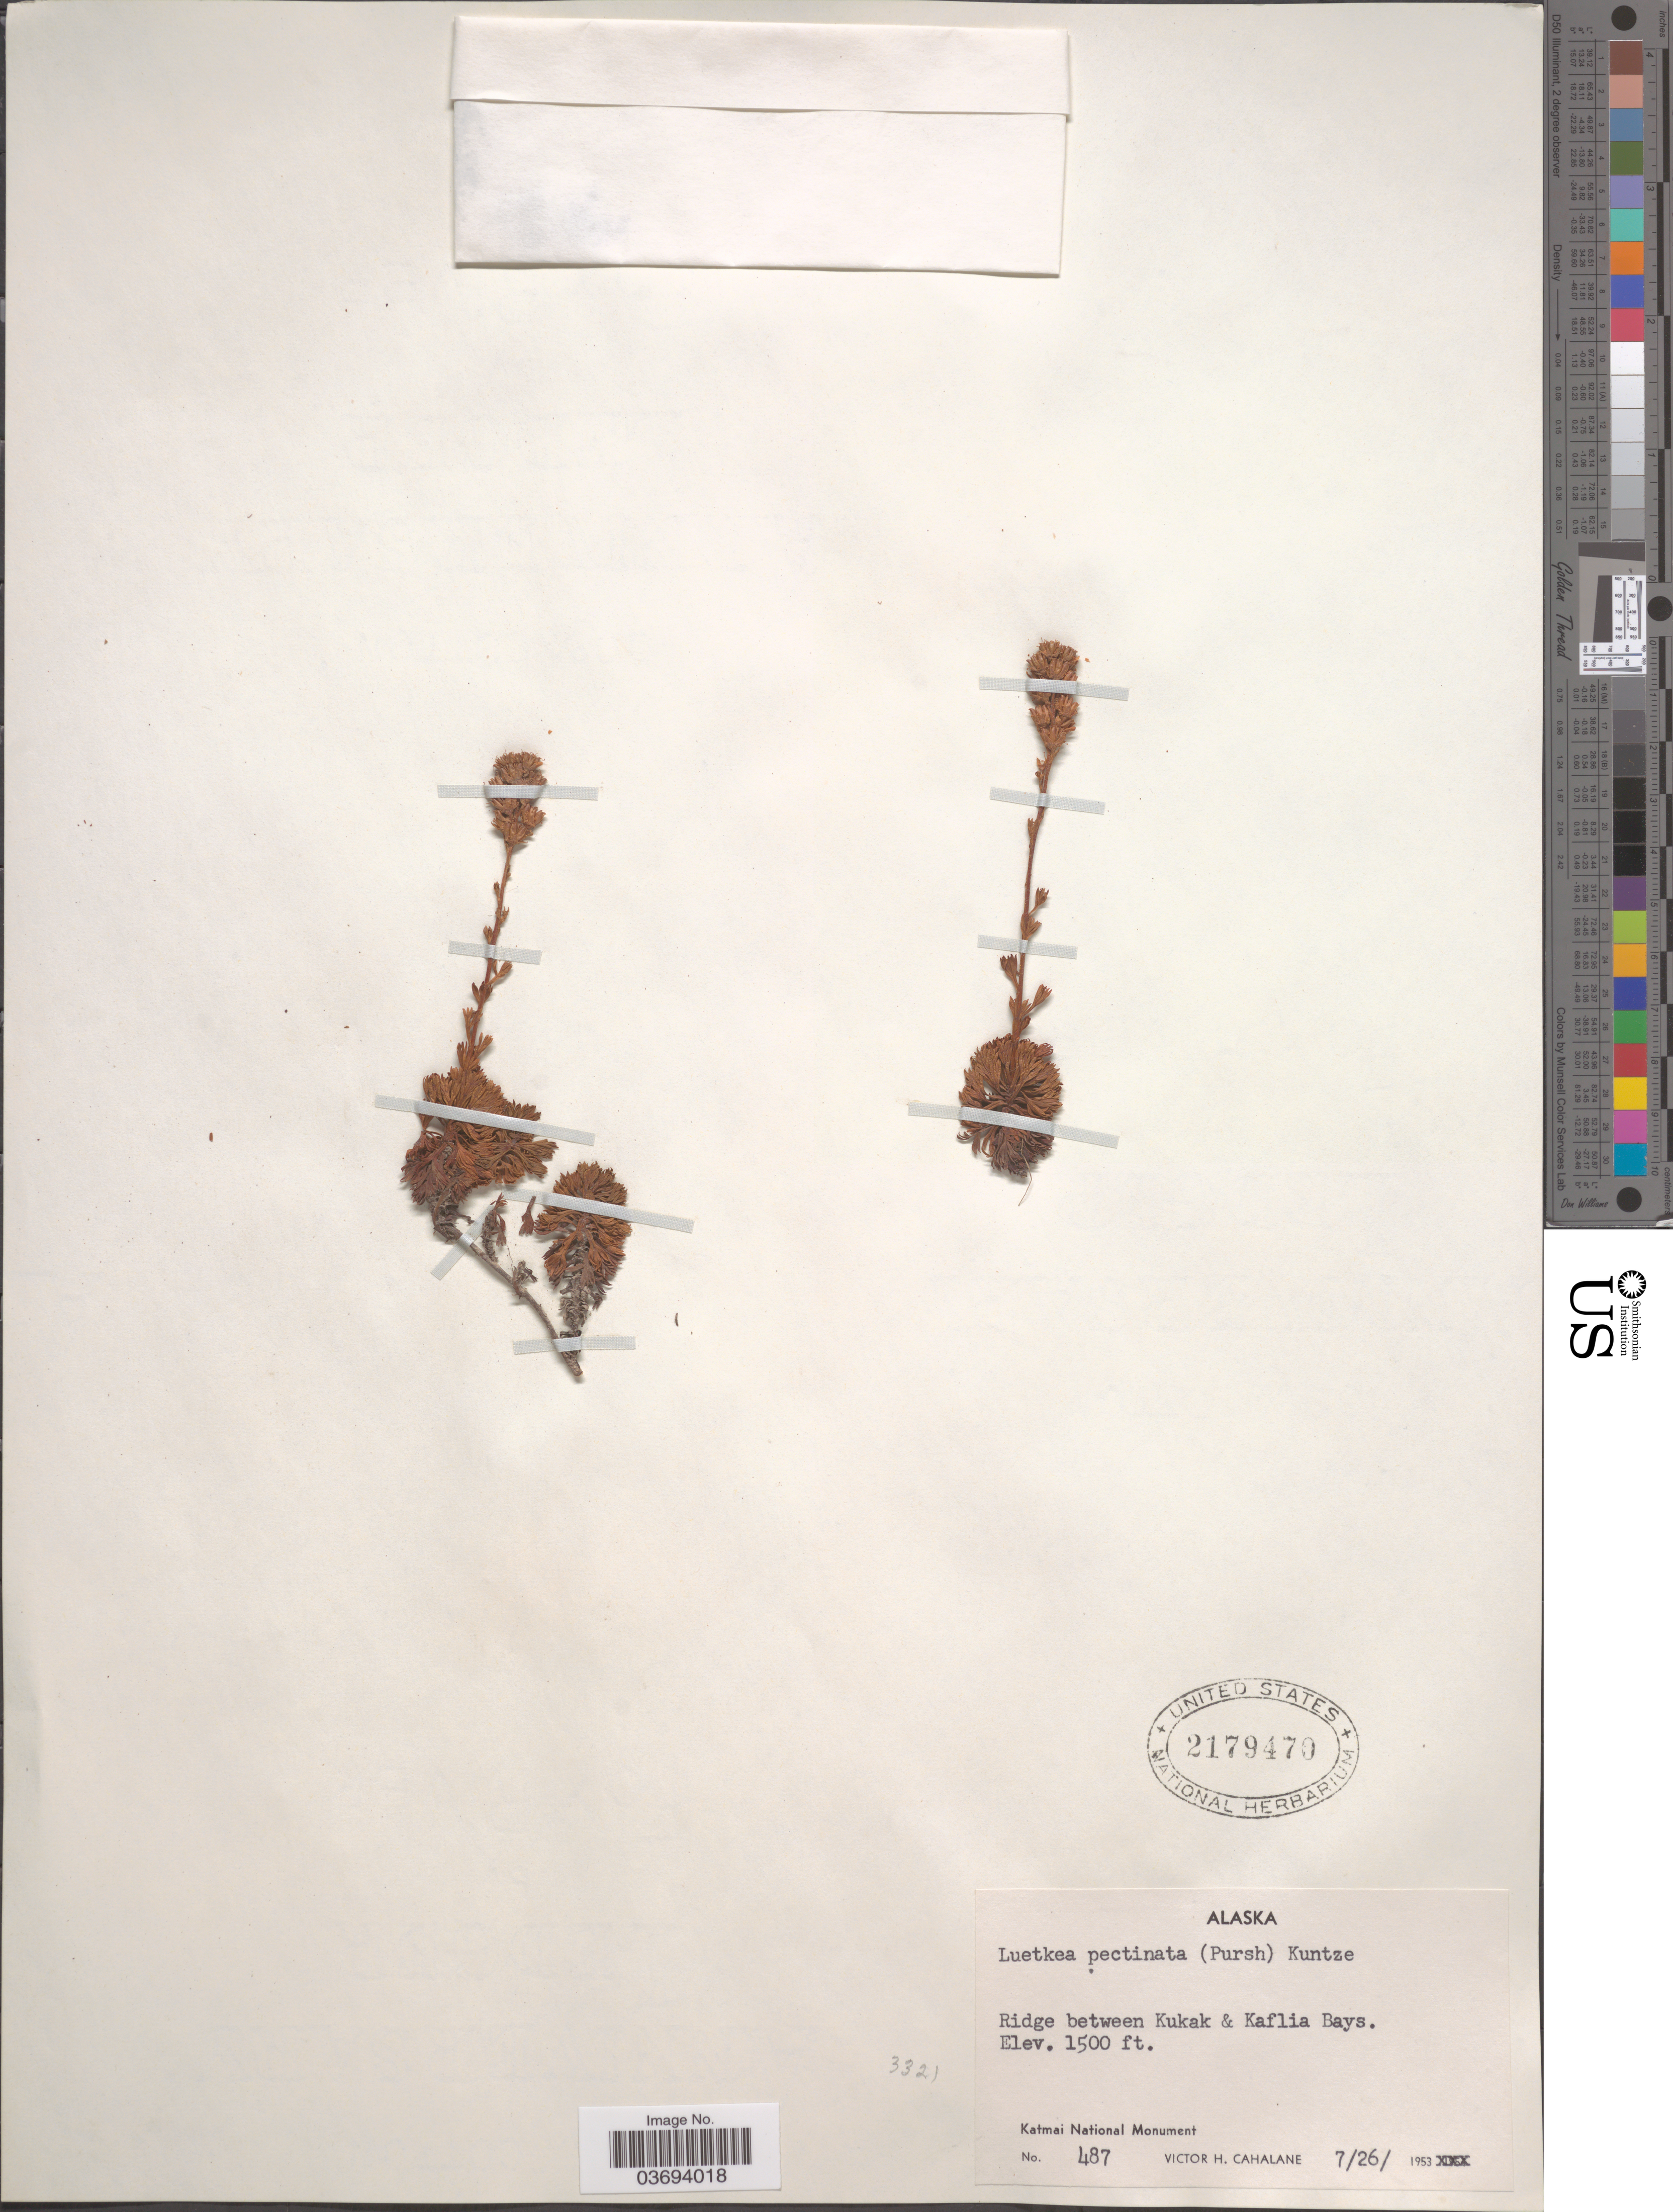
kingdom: Plantae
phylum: Tracheophyta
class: Magnoliopsida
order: Rosales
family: Rosaceae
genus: Luetkea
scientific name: Luetkea pectinata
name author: (Pursh) Kuntze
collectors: V. Cahalane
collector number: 487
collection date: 1953-07-26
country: United States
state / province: Alaska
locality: Ridge between Kukak & Kaflia Bays. Katmai National Monument.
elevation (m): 457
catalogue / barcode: US 2179470